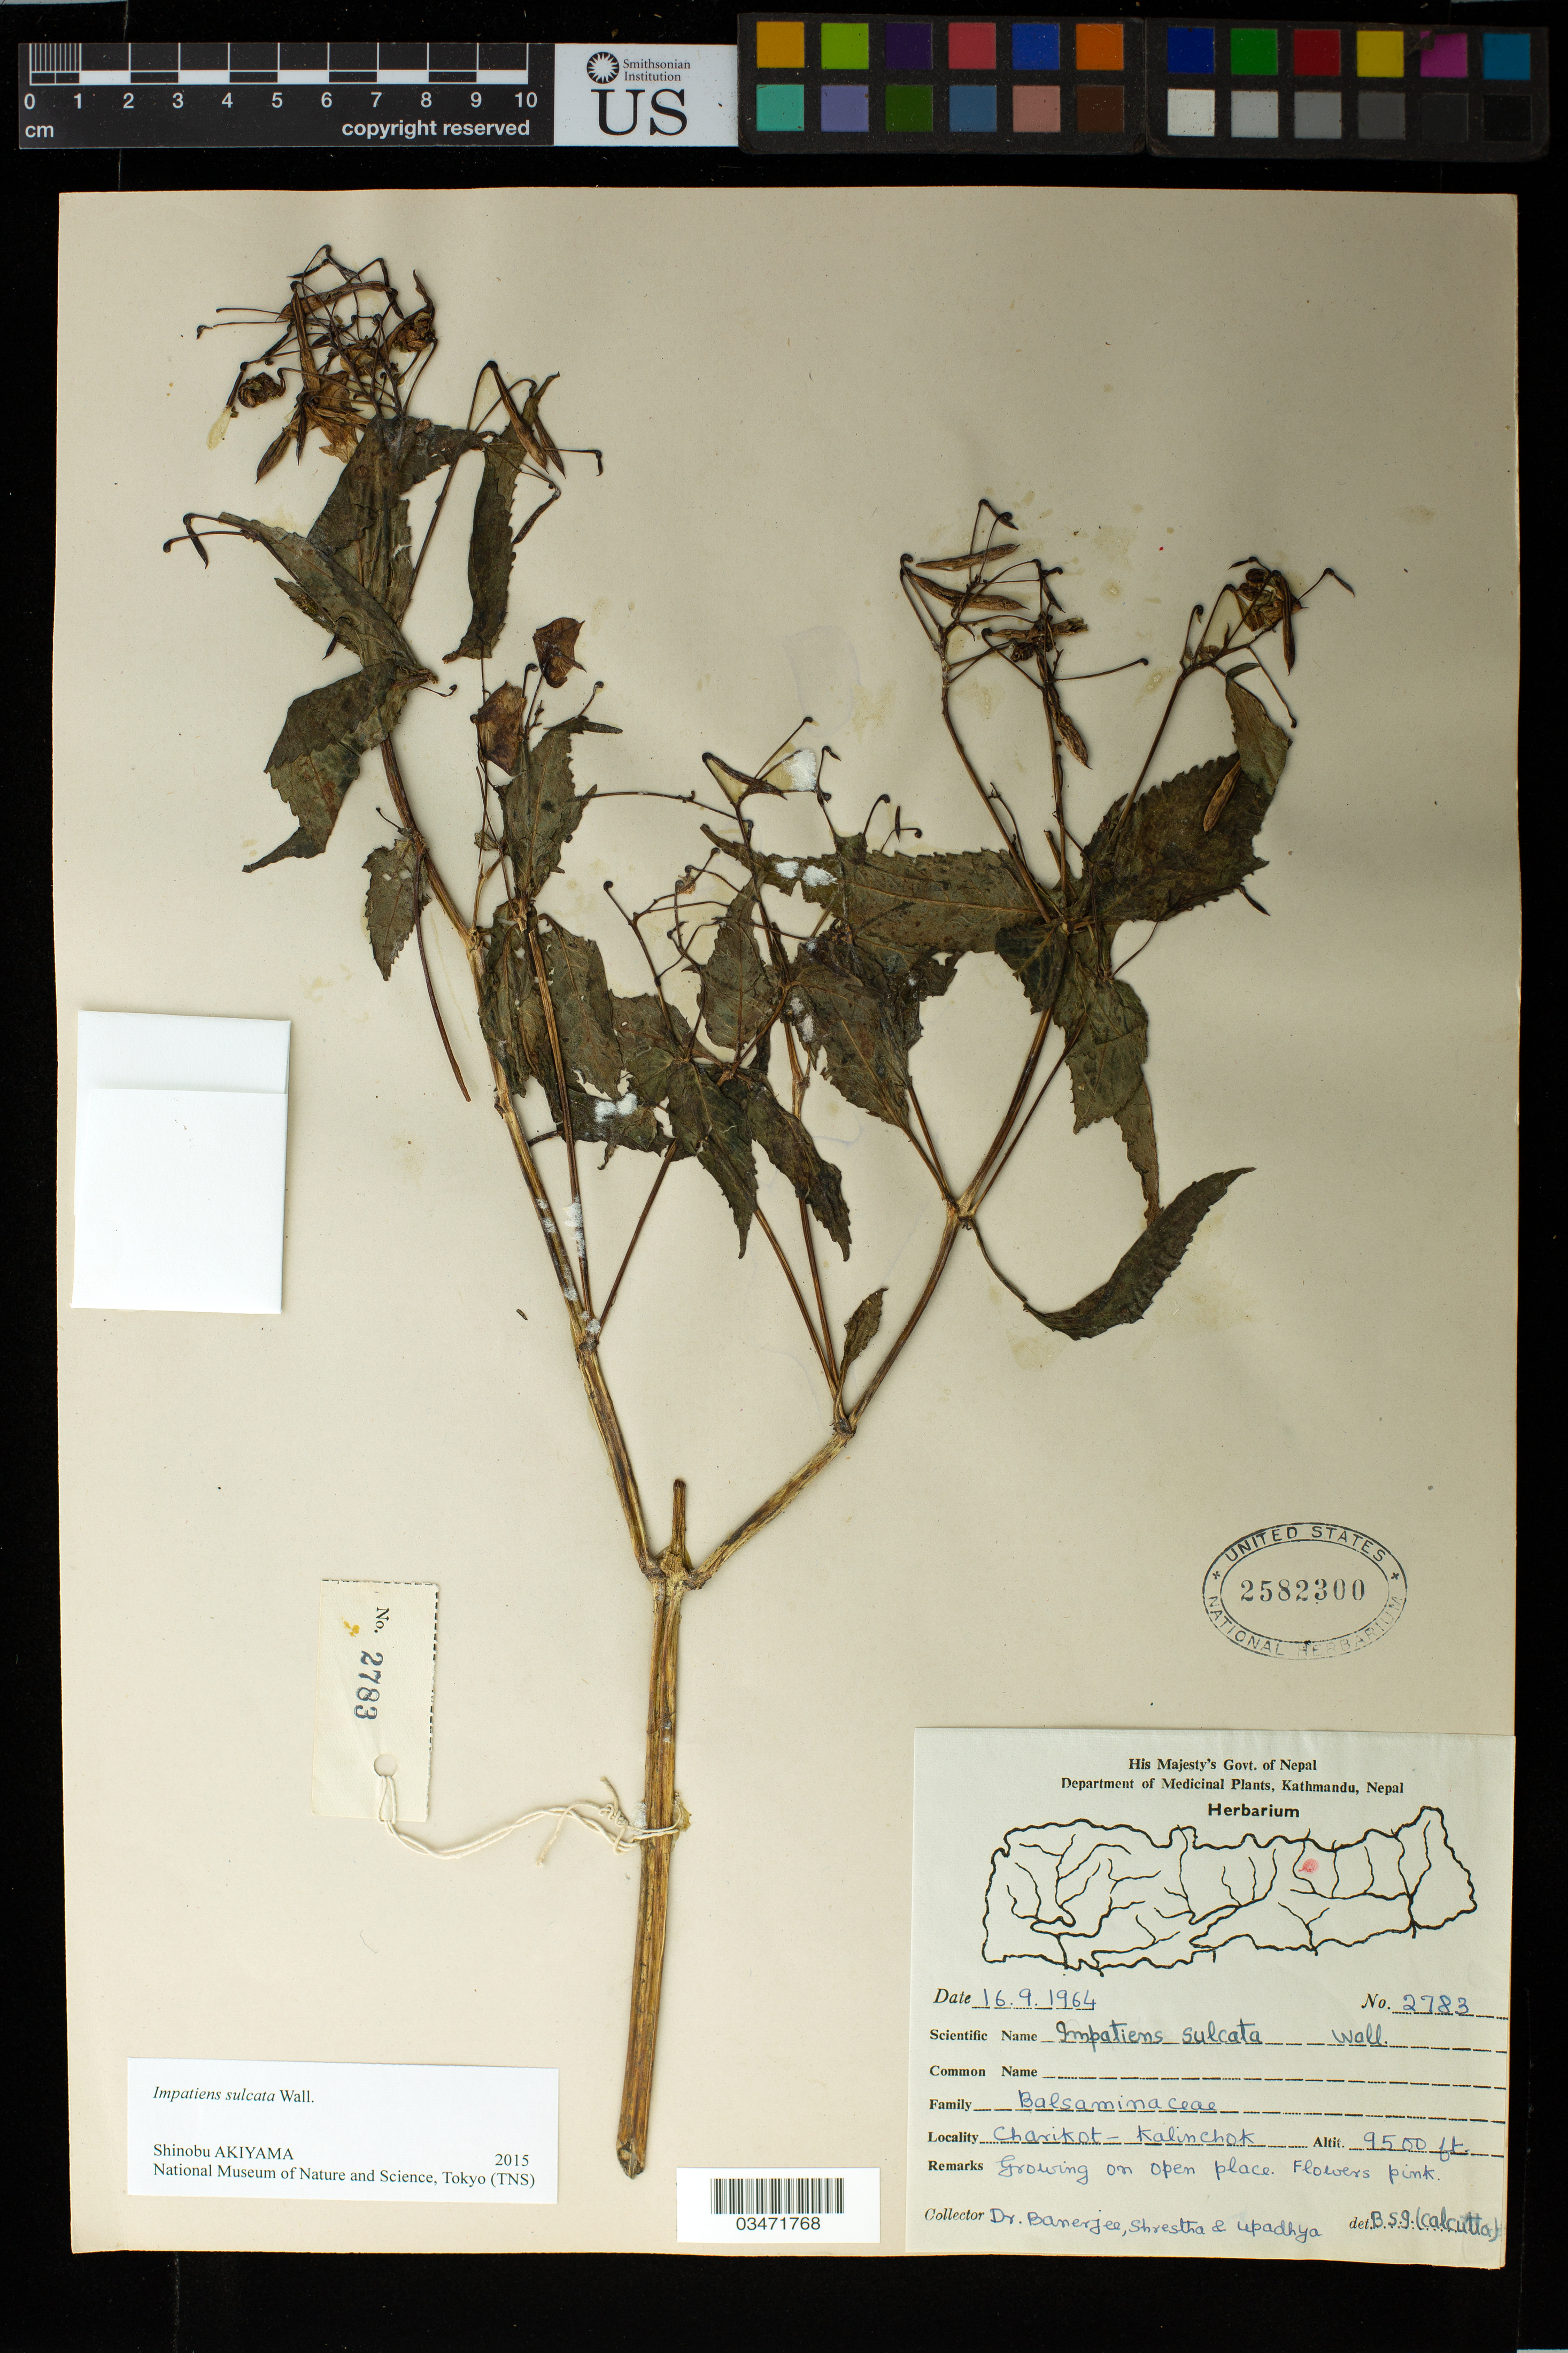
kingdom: Plantae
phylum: Tracheophyta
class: Magnoliopsida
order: Ericales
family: Balsaminaceae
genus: Impatiens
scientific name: Impatiens sulcata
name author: Wall.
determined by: Akiyama, Shinobu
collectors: R. Banerjee, -. Shrestha & A. Upadhya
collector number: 2783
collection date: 1964-09-16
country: Nepal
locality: Charikot to Kalinchok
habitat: Growing in open place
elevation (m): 2896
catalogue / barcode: US 2582300